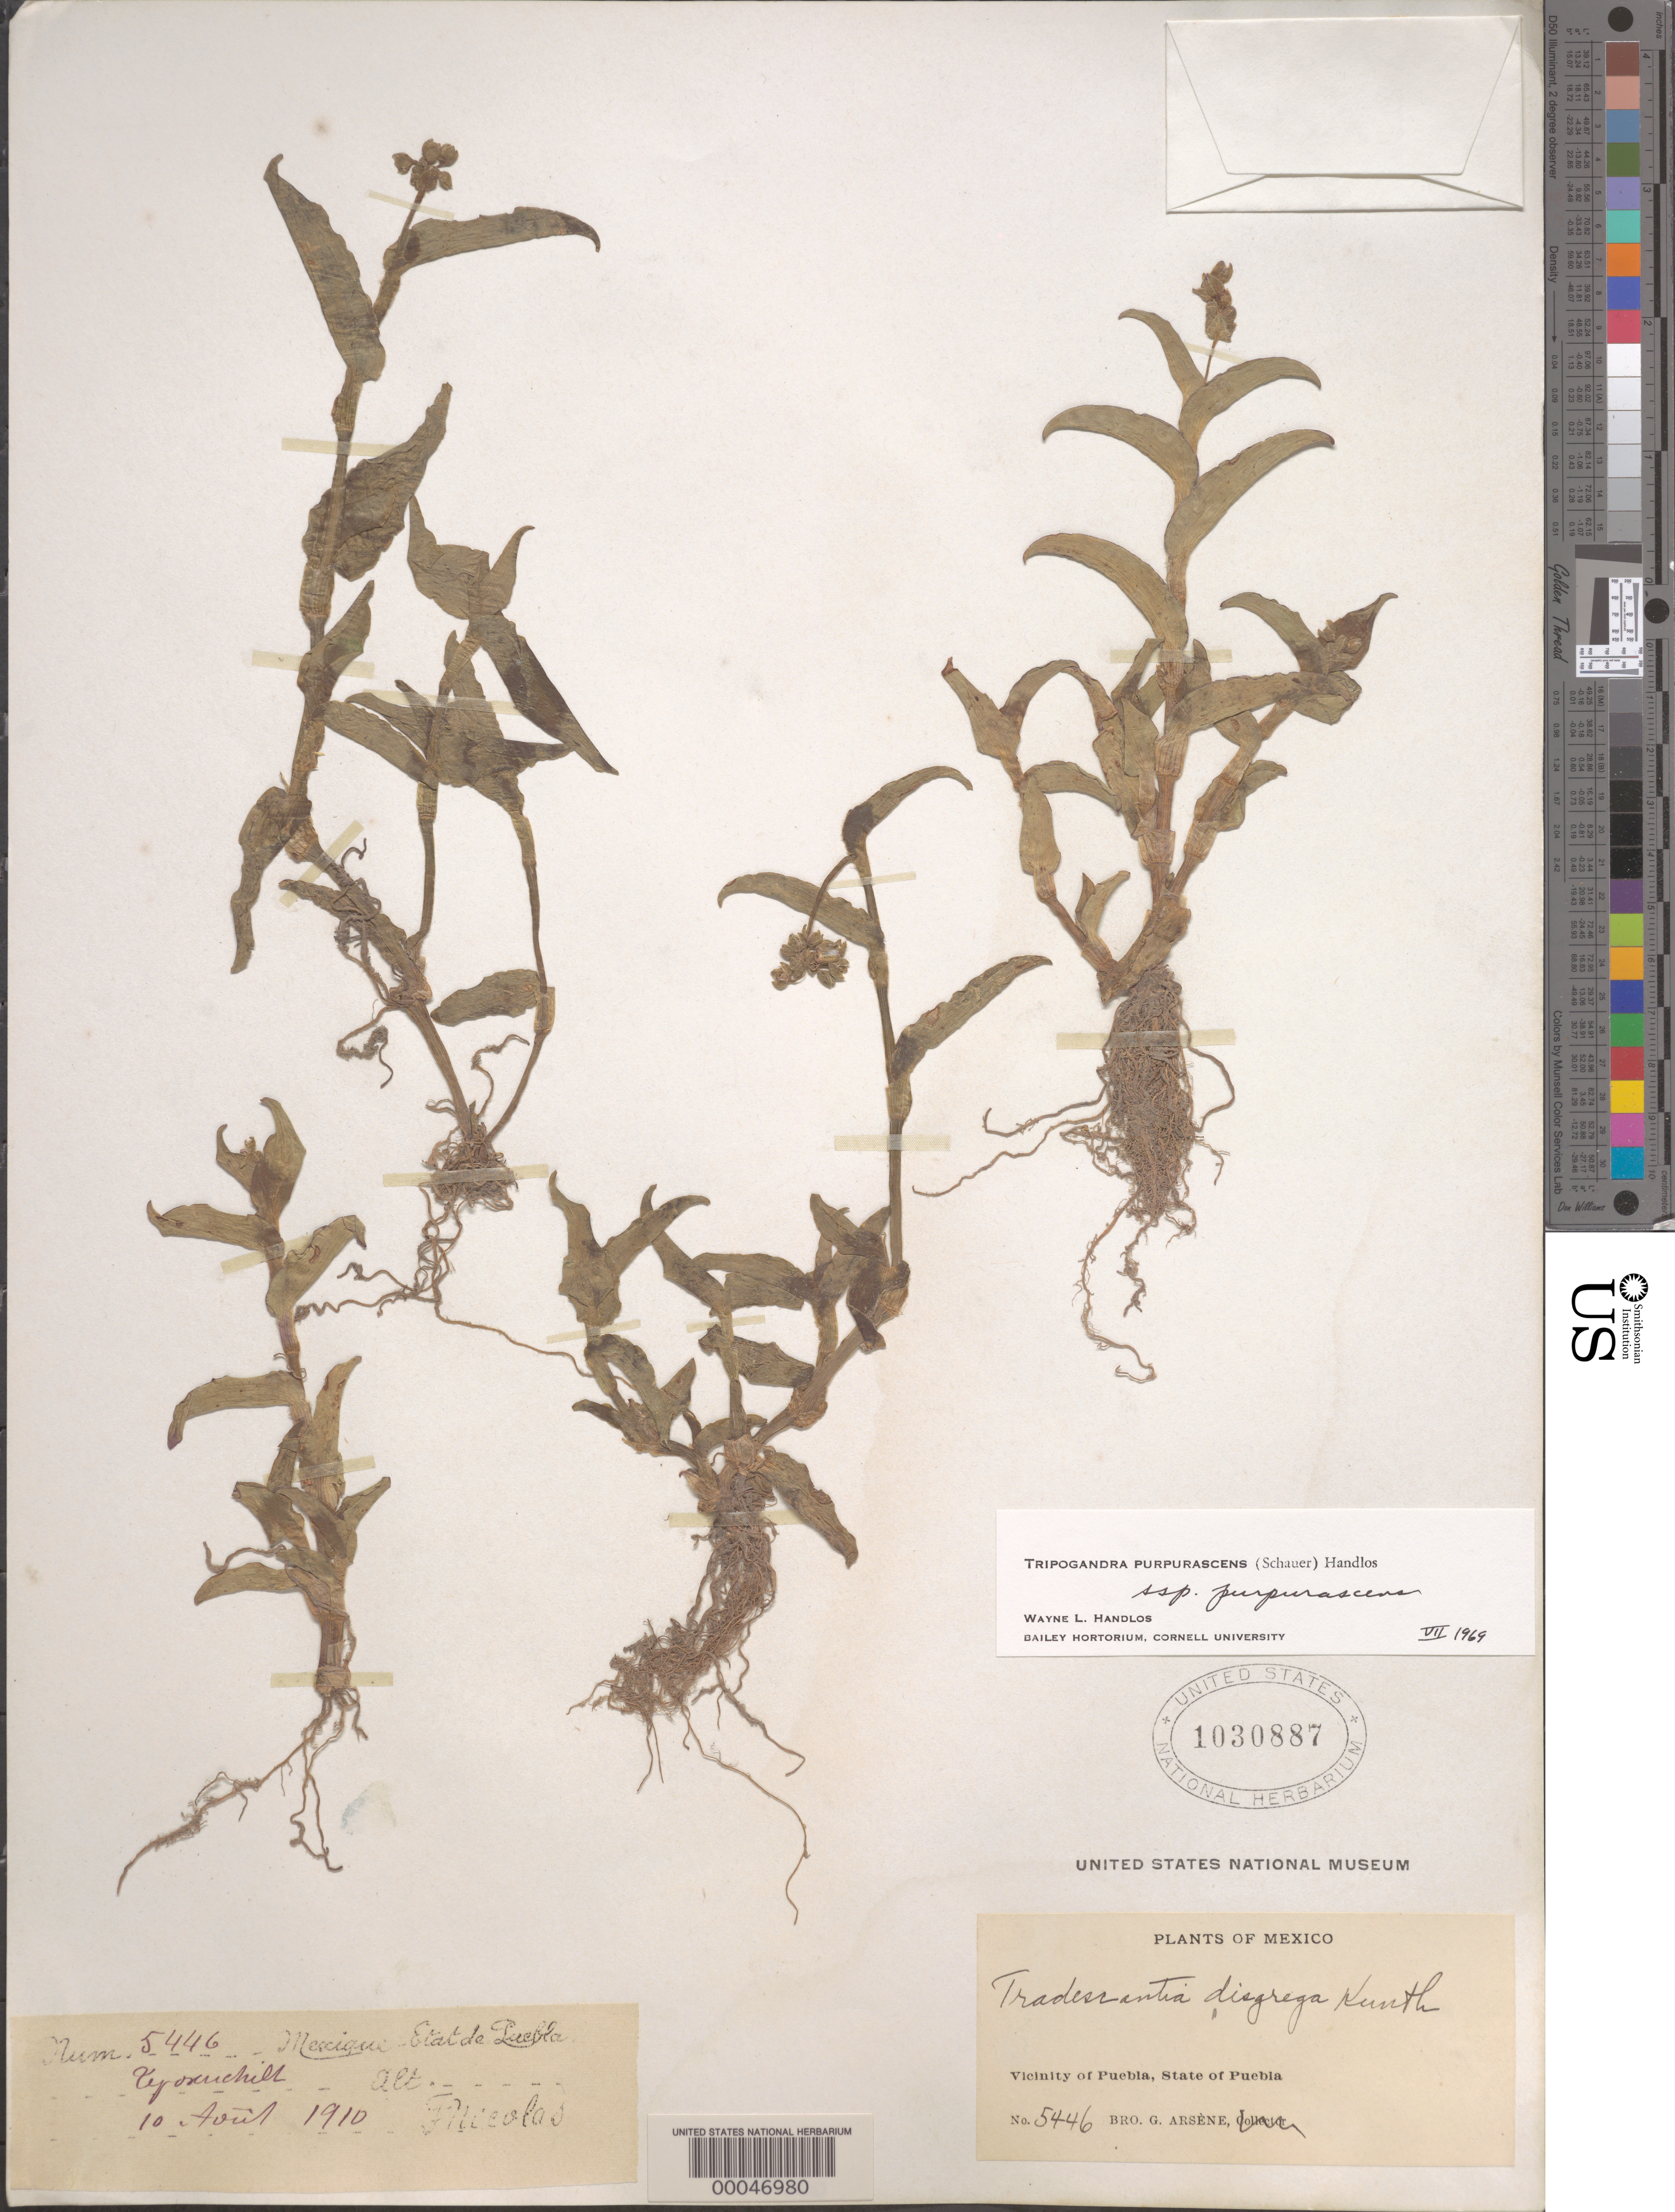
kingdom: Plantae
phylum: Tracheophyta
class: Liliopsida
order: Commelinales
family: Commelinaceae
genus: Tripogandra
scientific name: Tripogandra purpurascens subsp. purpurascens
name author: (S. Schauer) Handlos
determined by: Handlos, W. L.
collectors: Bro. G. Arsène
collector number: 5446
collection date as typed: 10 Apr 1910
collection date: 1910-04-10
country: Mexico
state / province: Puebla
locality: Uyonuchill, near Puebla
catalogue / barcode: US 1030887